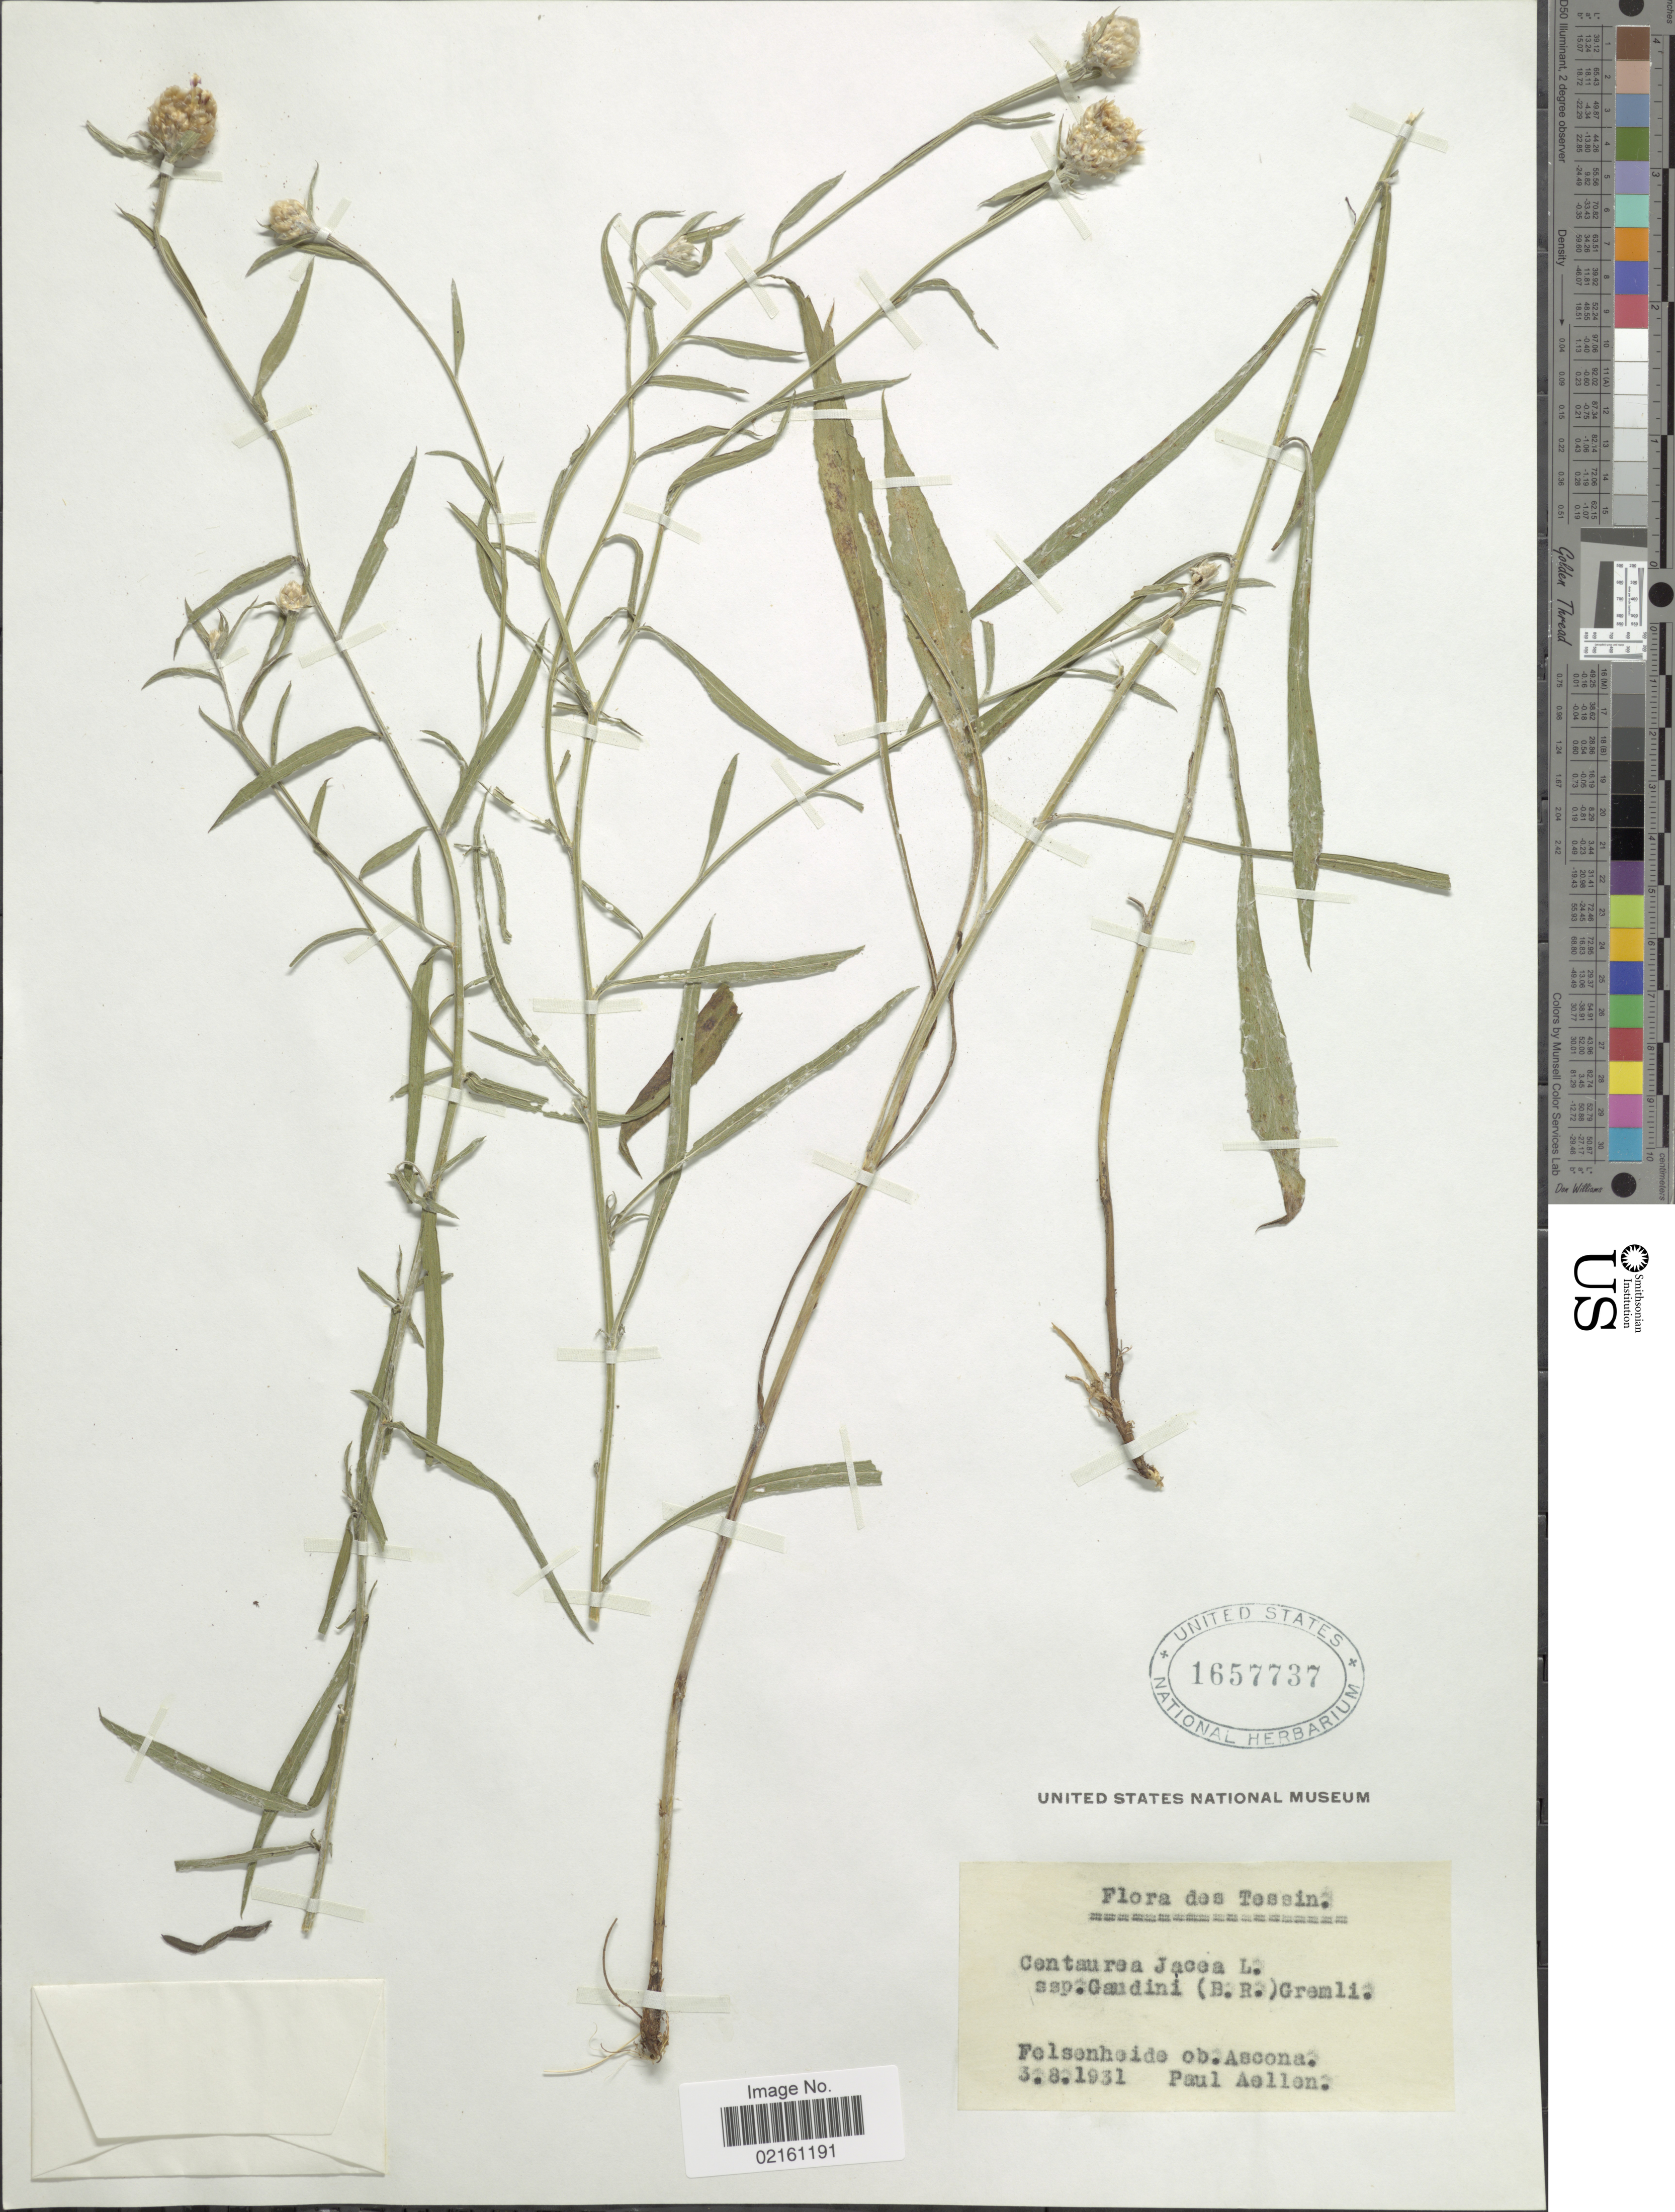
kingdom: Plantae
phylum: Tracheophyta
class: Magnoliopsida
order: Asterales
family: Asteraceae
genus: Centaurea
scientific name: Centaurea jacea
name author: L.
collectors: P. Aellen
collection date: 1931-08-03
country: Switzerland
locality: Tessin, Felsenheide ob. Ascona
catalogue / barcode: US 1657737